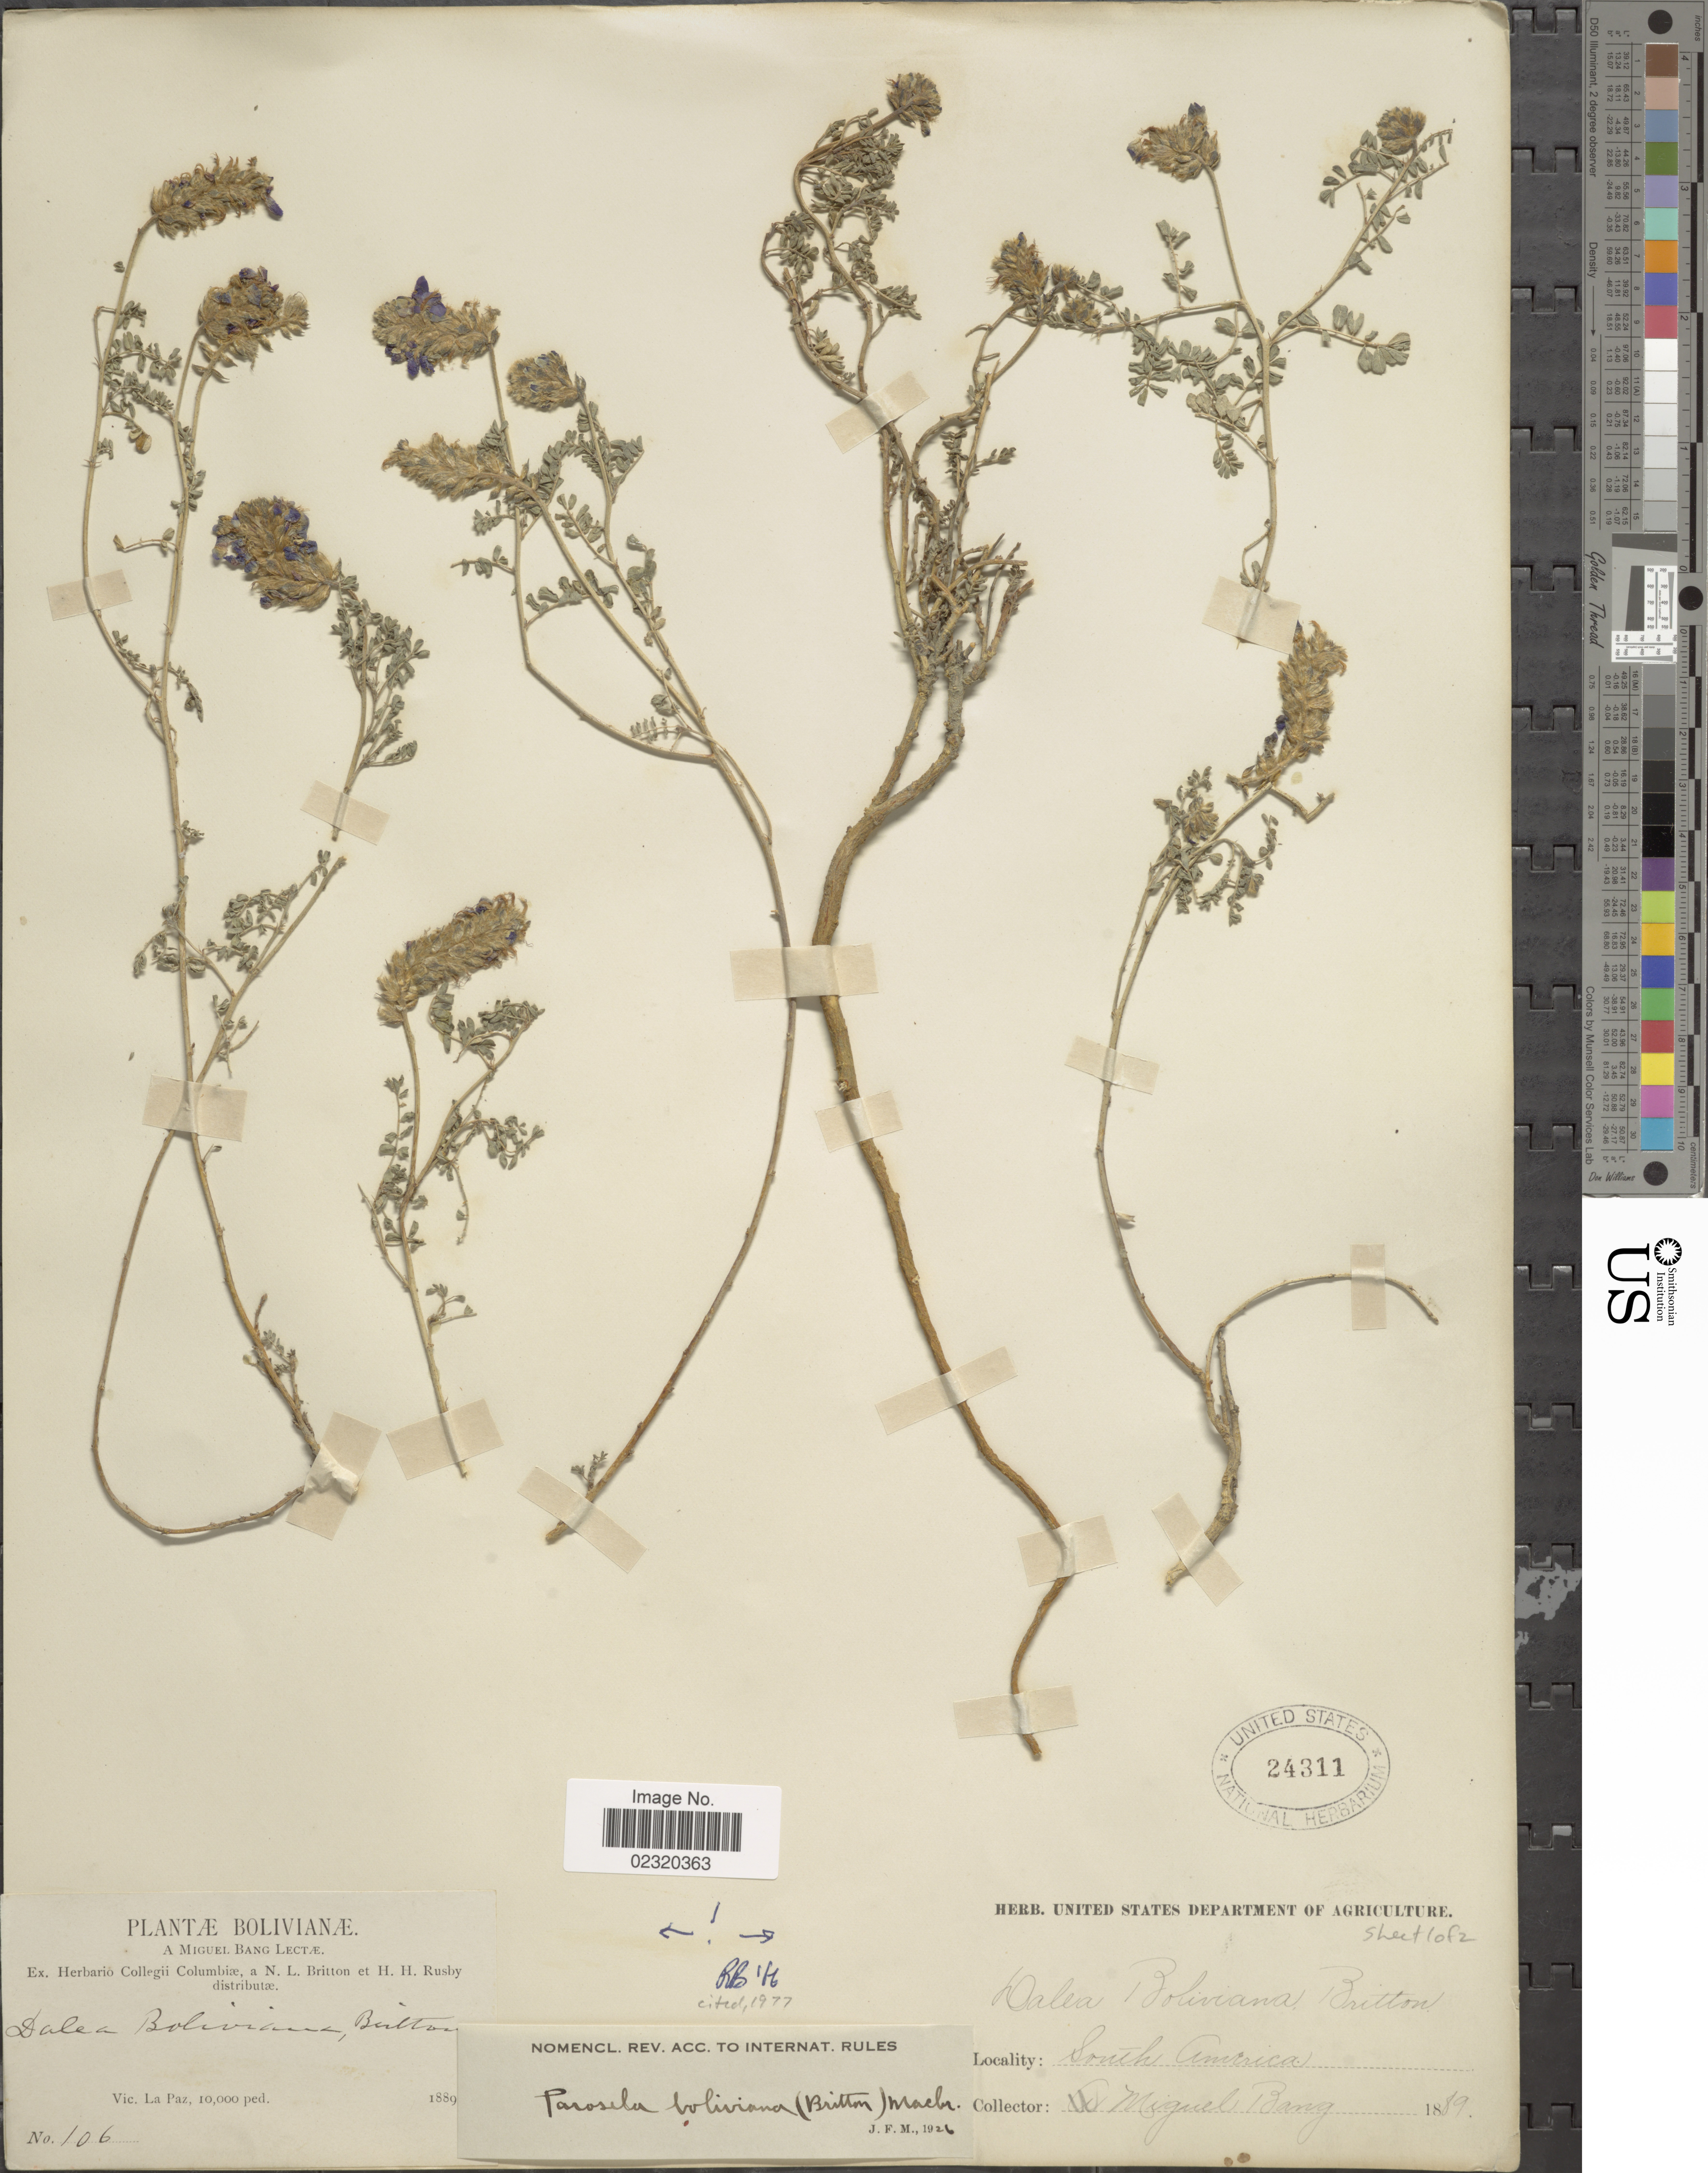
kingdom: Plantae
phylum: Tracheophyta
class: Magnoliopsida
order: Fabales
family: Fabaceae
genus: Dalea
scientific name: Dalea boliviana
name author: Britton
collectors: M. Bang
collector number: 106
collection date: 1889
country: Bolivia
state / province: La Paz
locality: Vic. La Paz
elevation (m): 3048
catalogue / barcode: US 24311